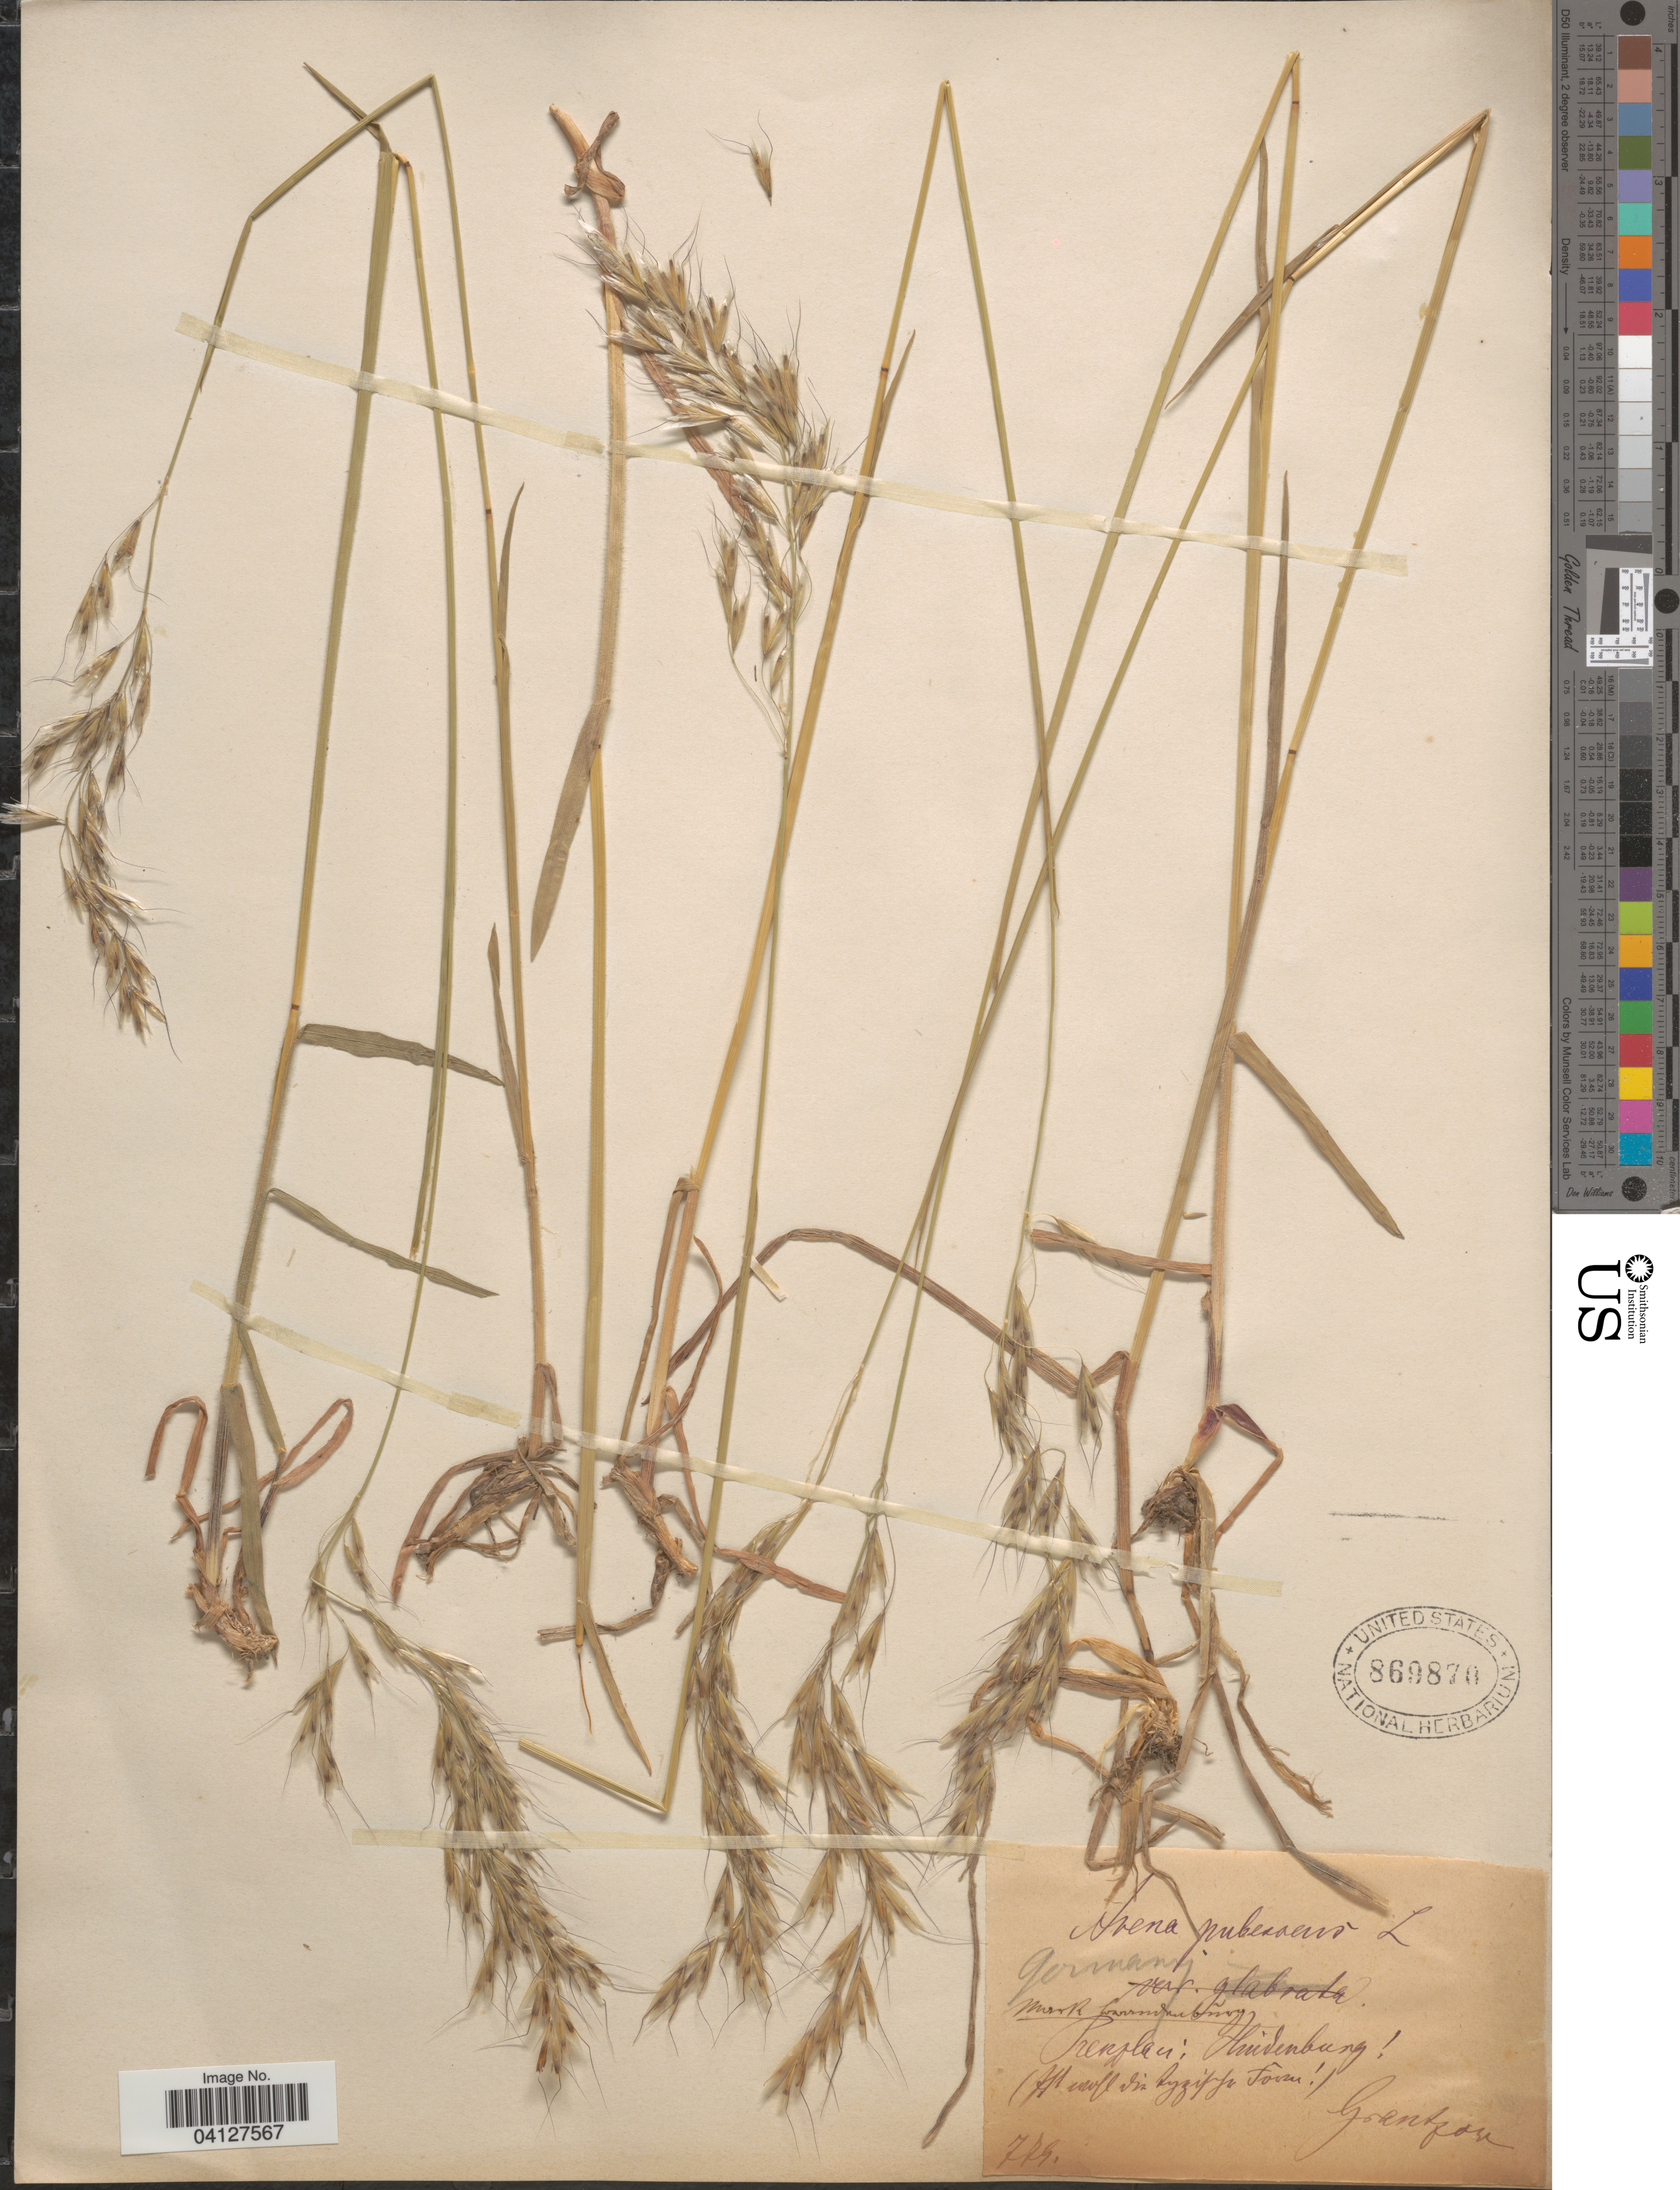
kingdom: Plantae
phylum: Tracheophyta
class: Liliopsida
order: Poales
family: Poaceae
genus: Avena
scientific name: Avena pubescens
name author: Huds.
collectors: Grantzow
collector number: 779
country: Germany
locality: Prenzlau. Hindenburg.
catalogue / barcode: US 869870